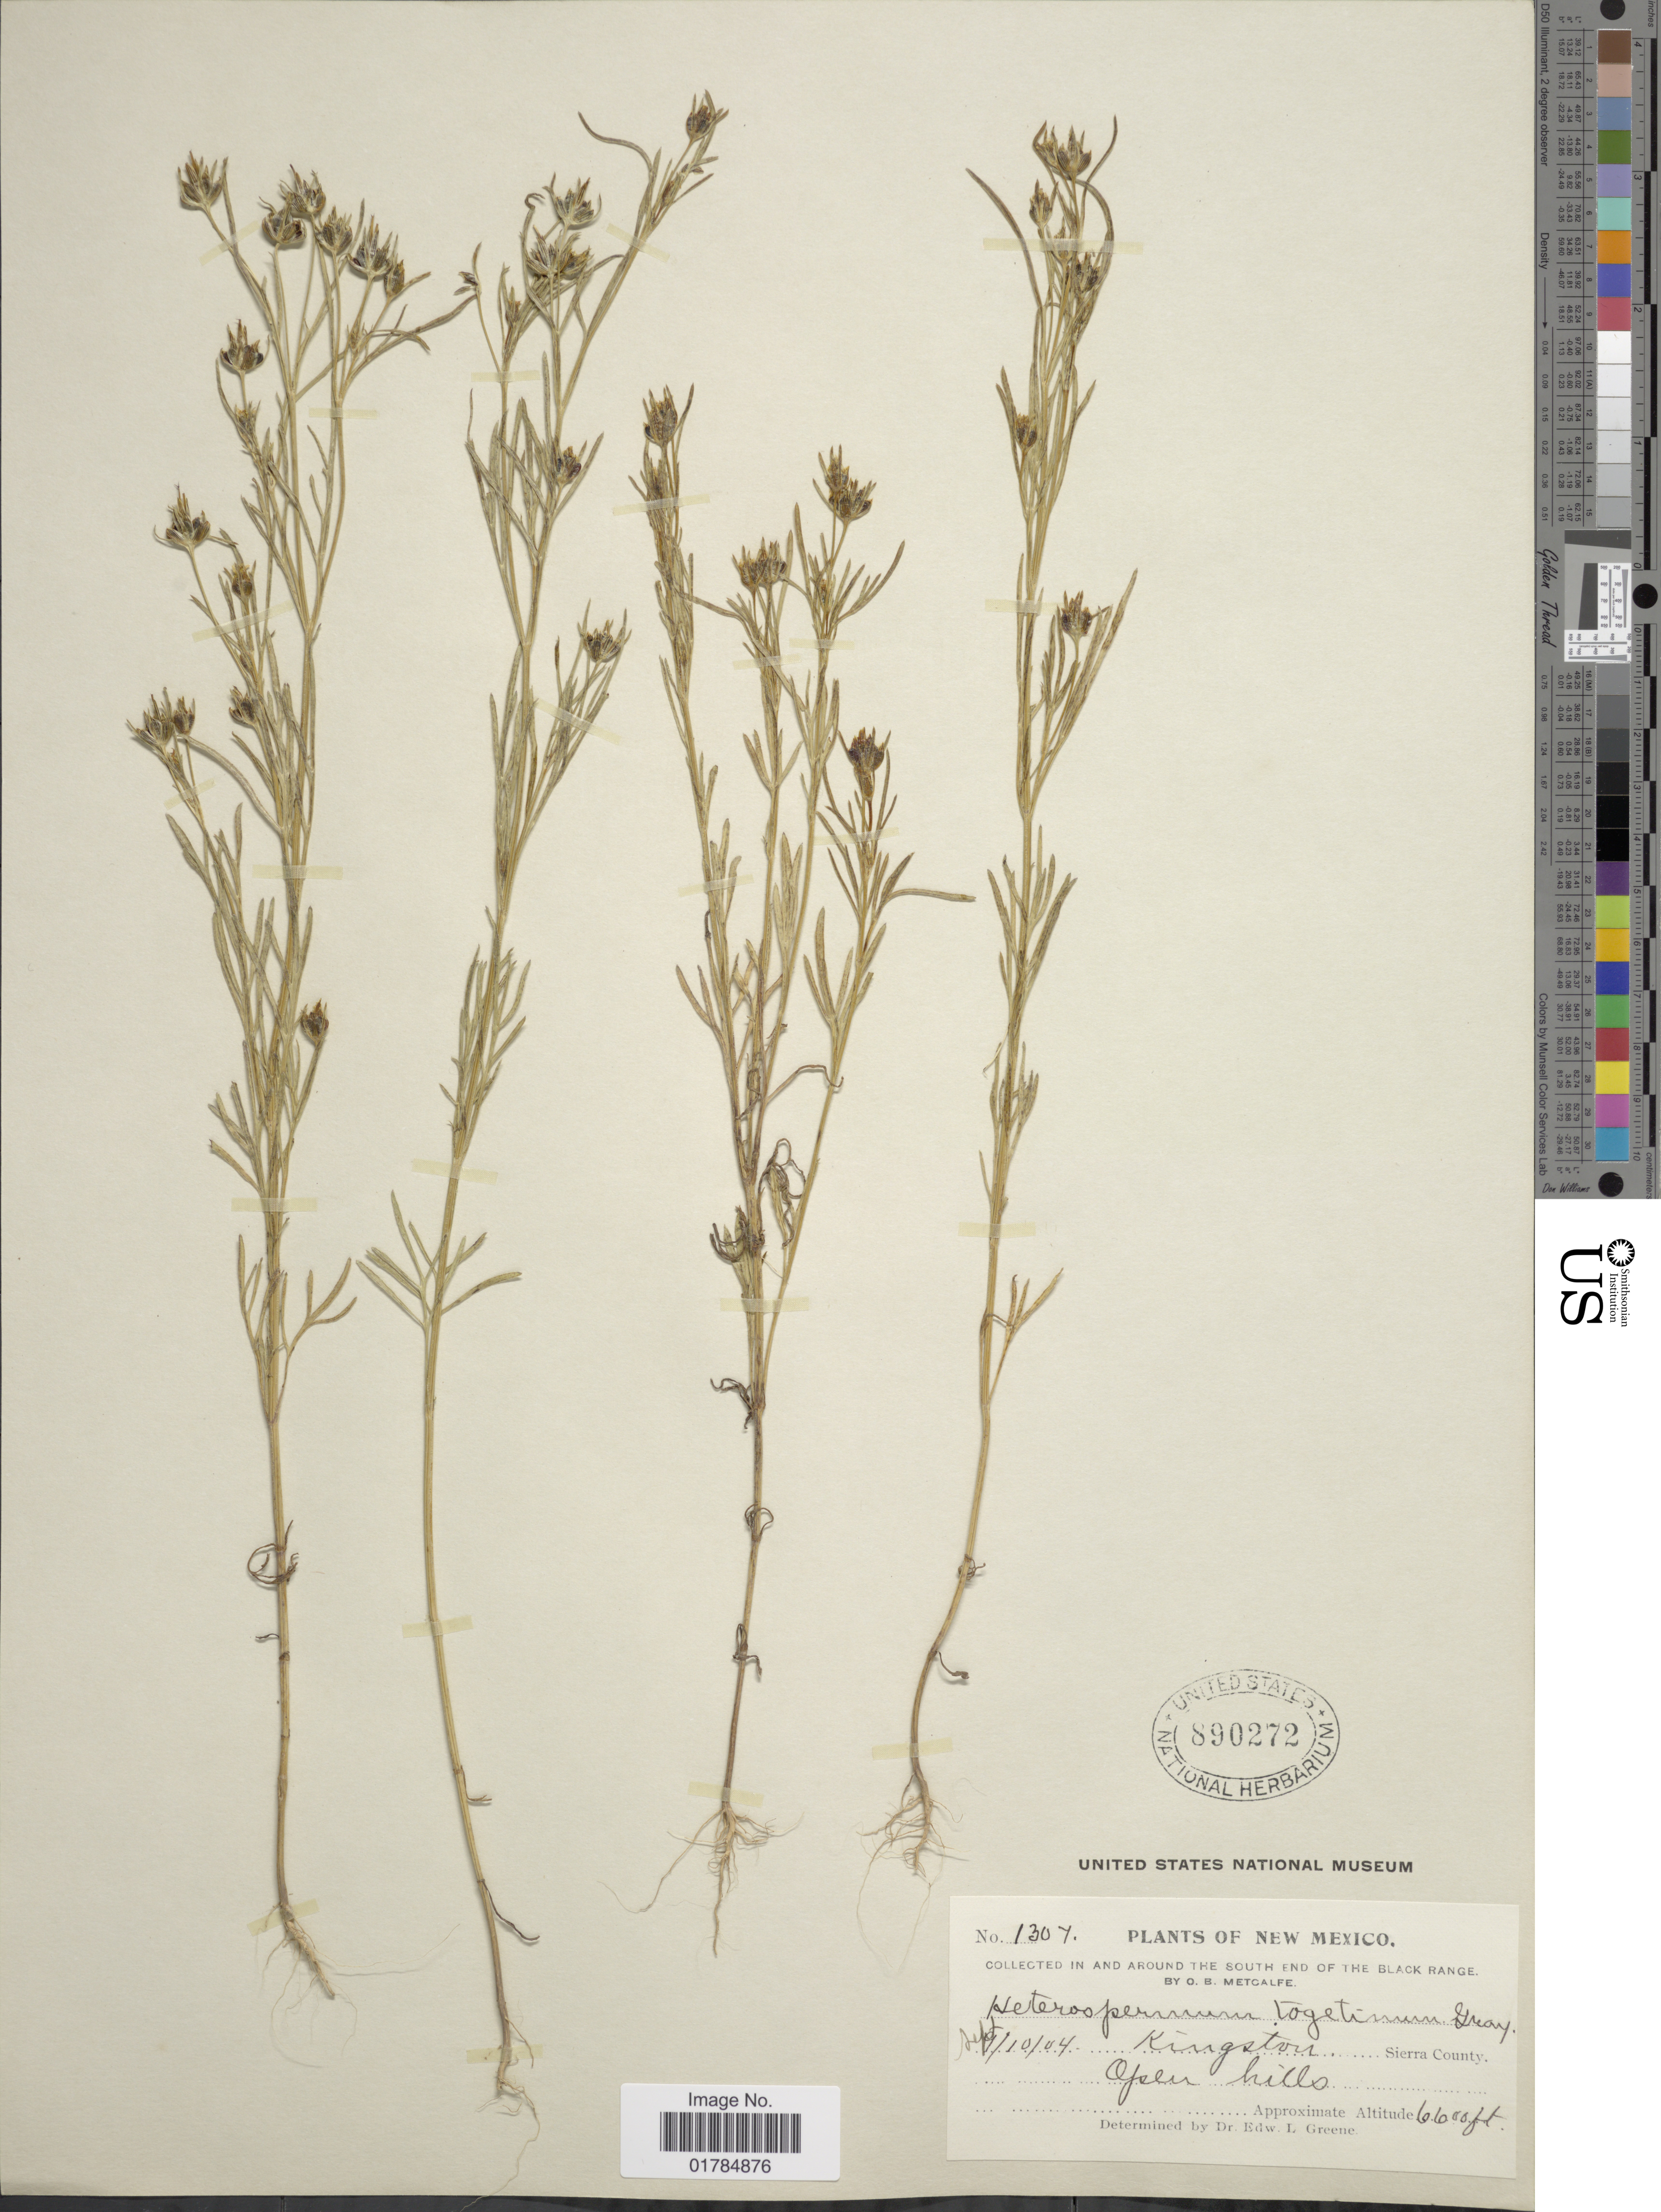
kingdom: Plantae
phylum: Tracheophyta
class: Magnoliopsida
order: Asterales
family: Asteraceae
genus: Heterosperma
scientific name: Heterosperma pinnatum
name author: Cav.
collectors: O. B. Metcalfe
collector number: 1307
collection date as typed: Transcribed d/m/y: 10/9/4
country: United States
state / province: New Mexico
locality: Kingston Sierra County, in and around the south end of the Black Range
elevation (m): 2012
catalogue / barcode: US 890272